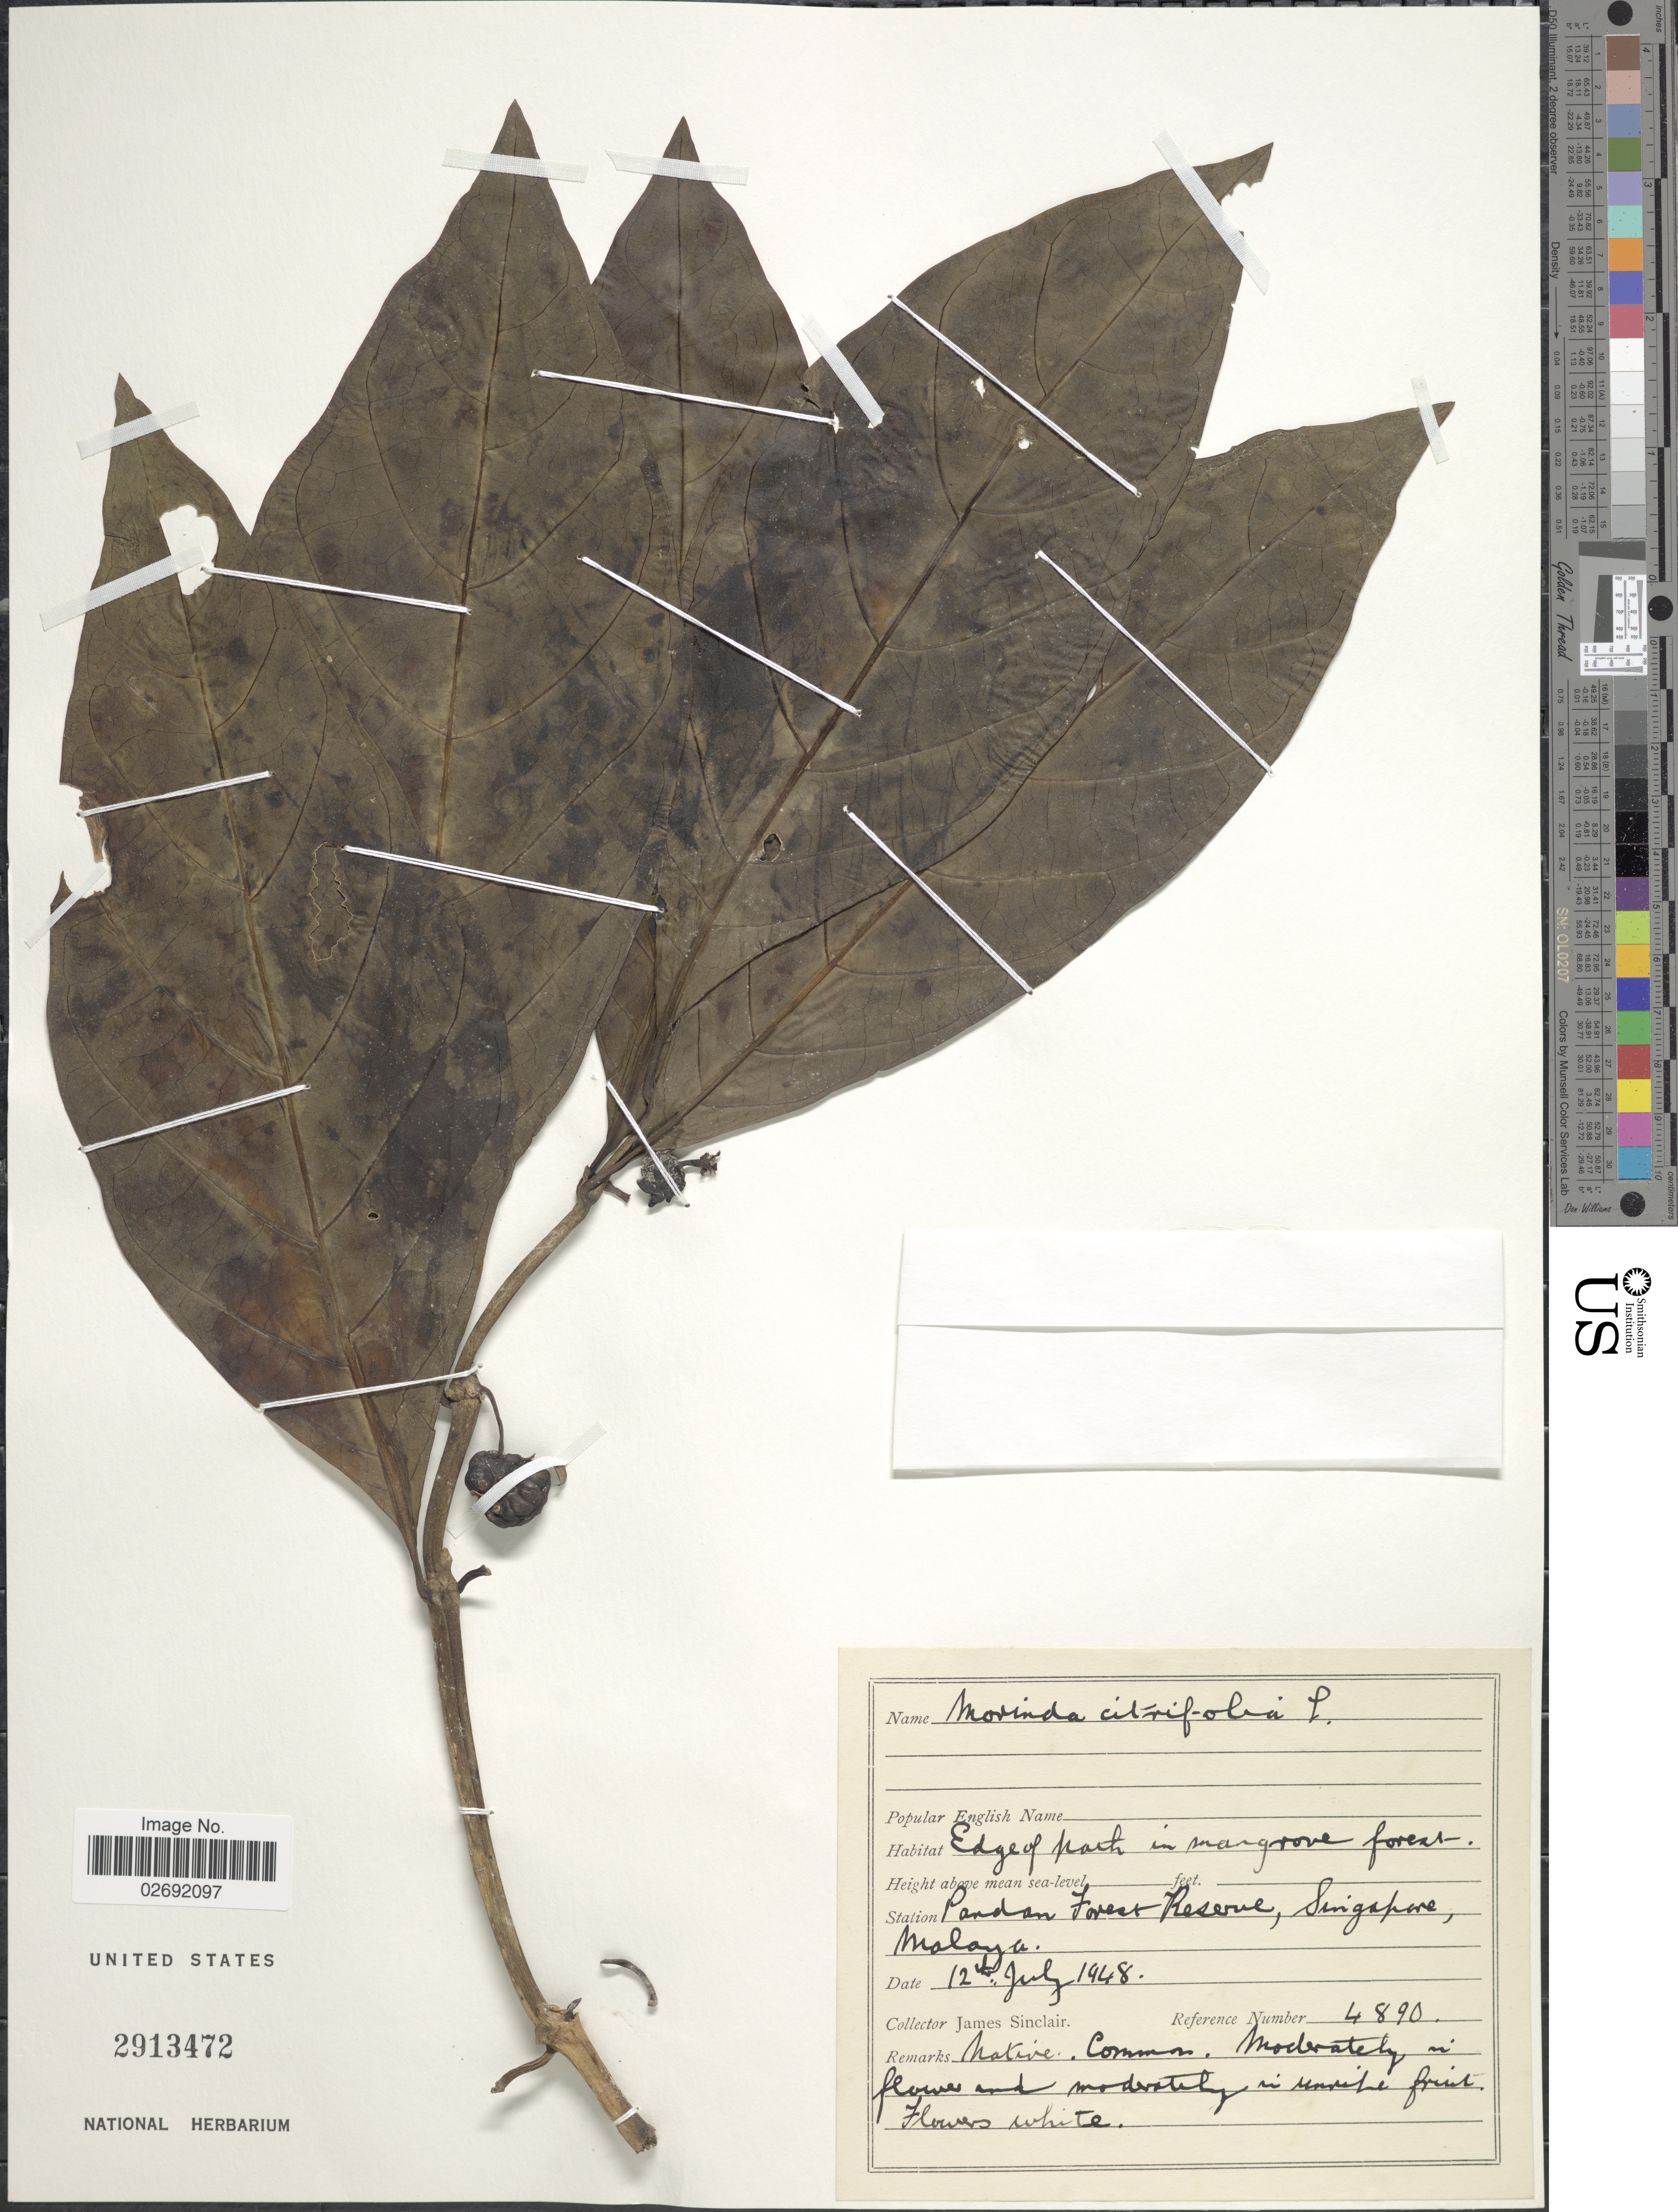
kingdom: Plantae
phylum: Tracheophyta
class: Magnoliopsida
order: Gentianales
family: Rubiaceae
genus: Morinda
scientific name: Morinda citrifolia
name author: L.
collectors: J. Sinclair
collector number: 4890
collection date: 1948-07-12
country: Singapore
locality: Pandan Forest Reserve, Malaya, Edge path in mangrove forest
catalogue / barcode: US 2913472